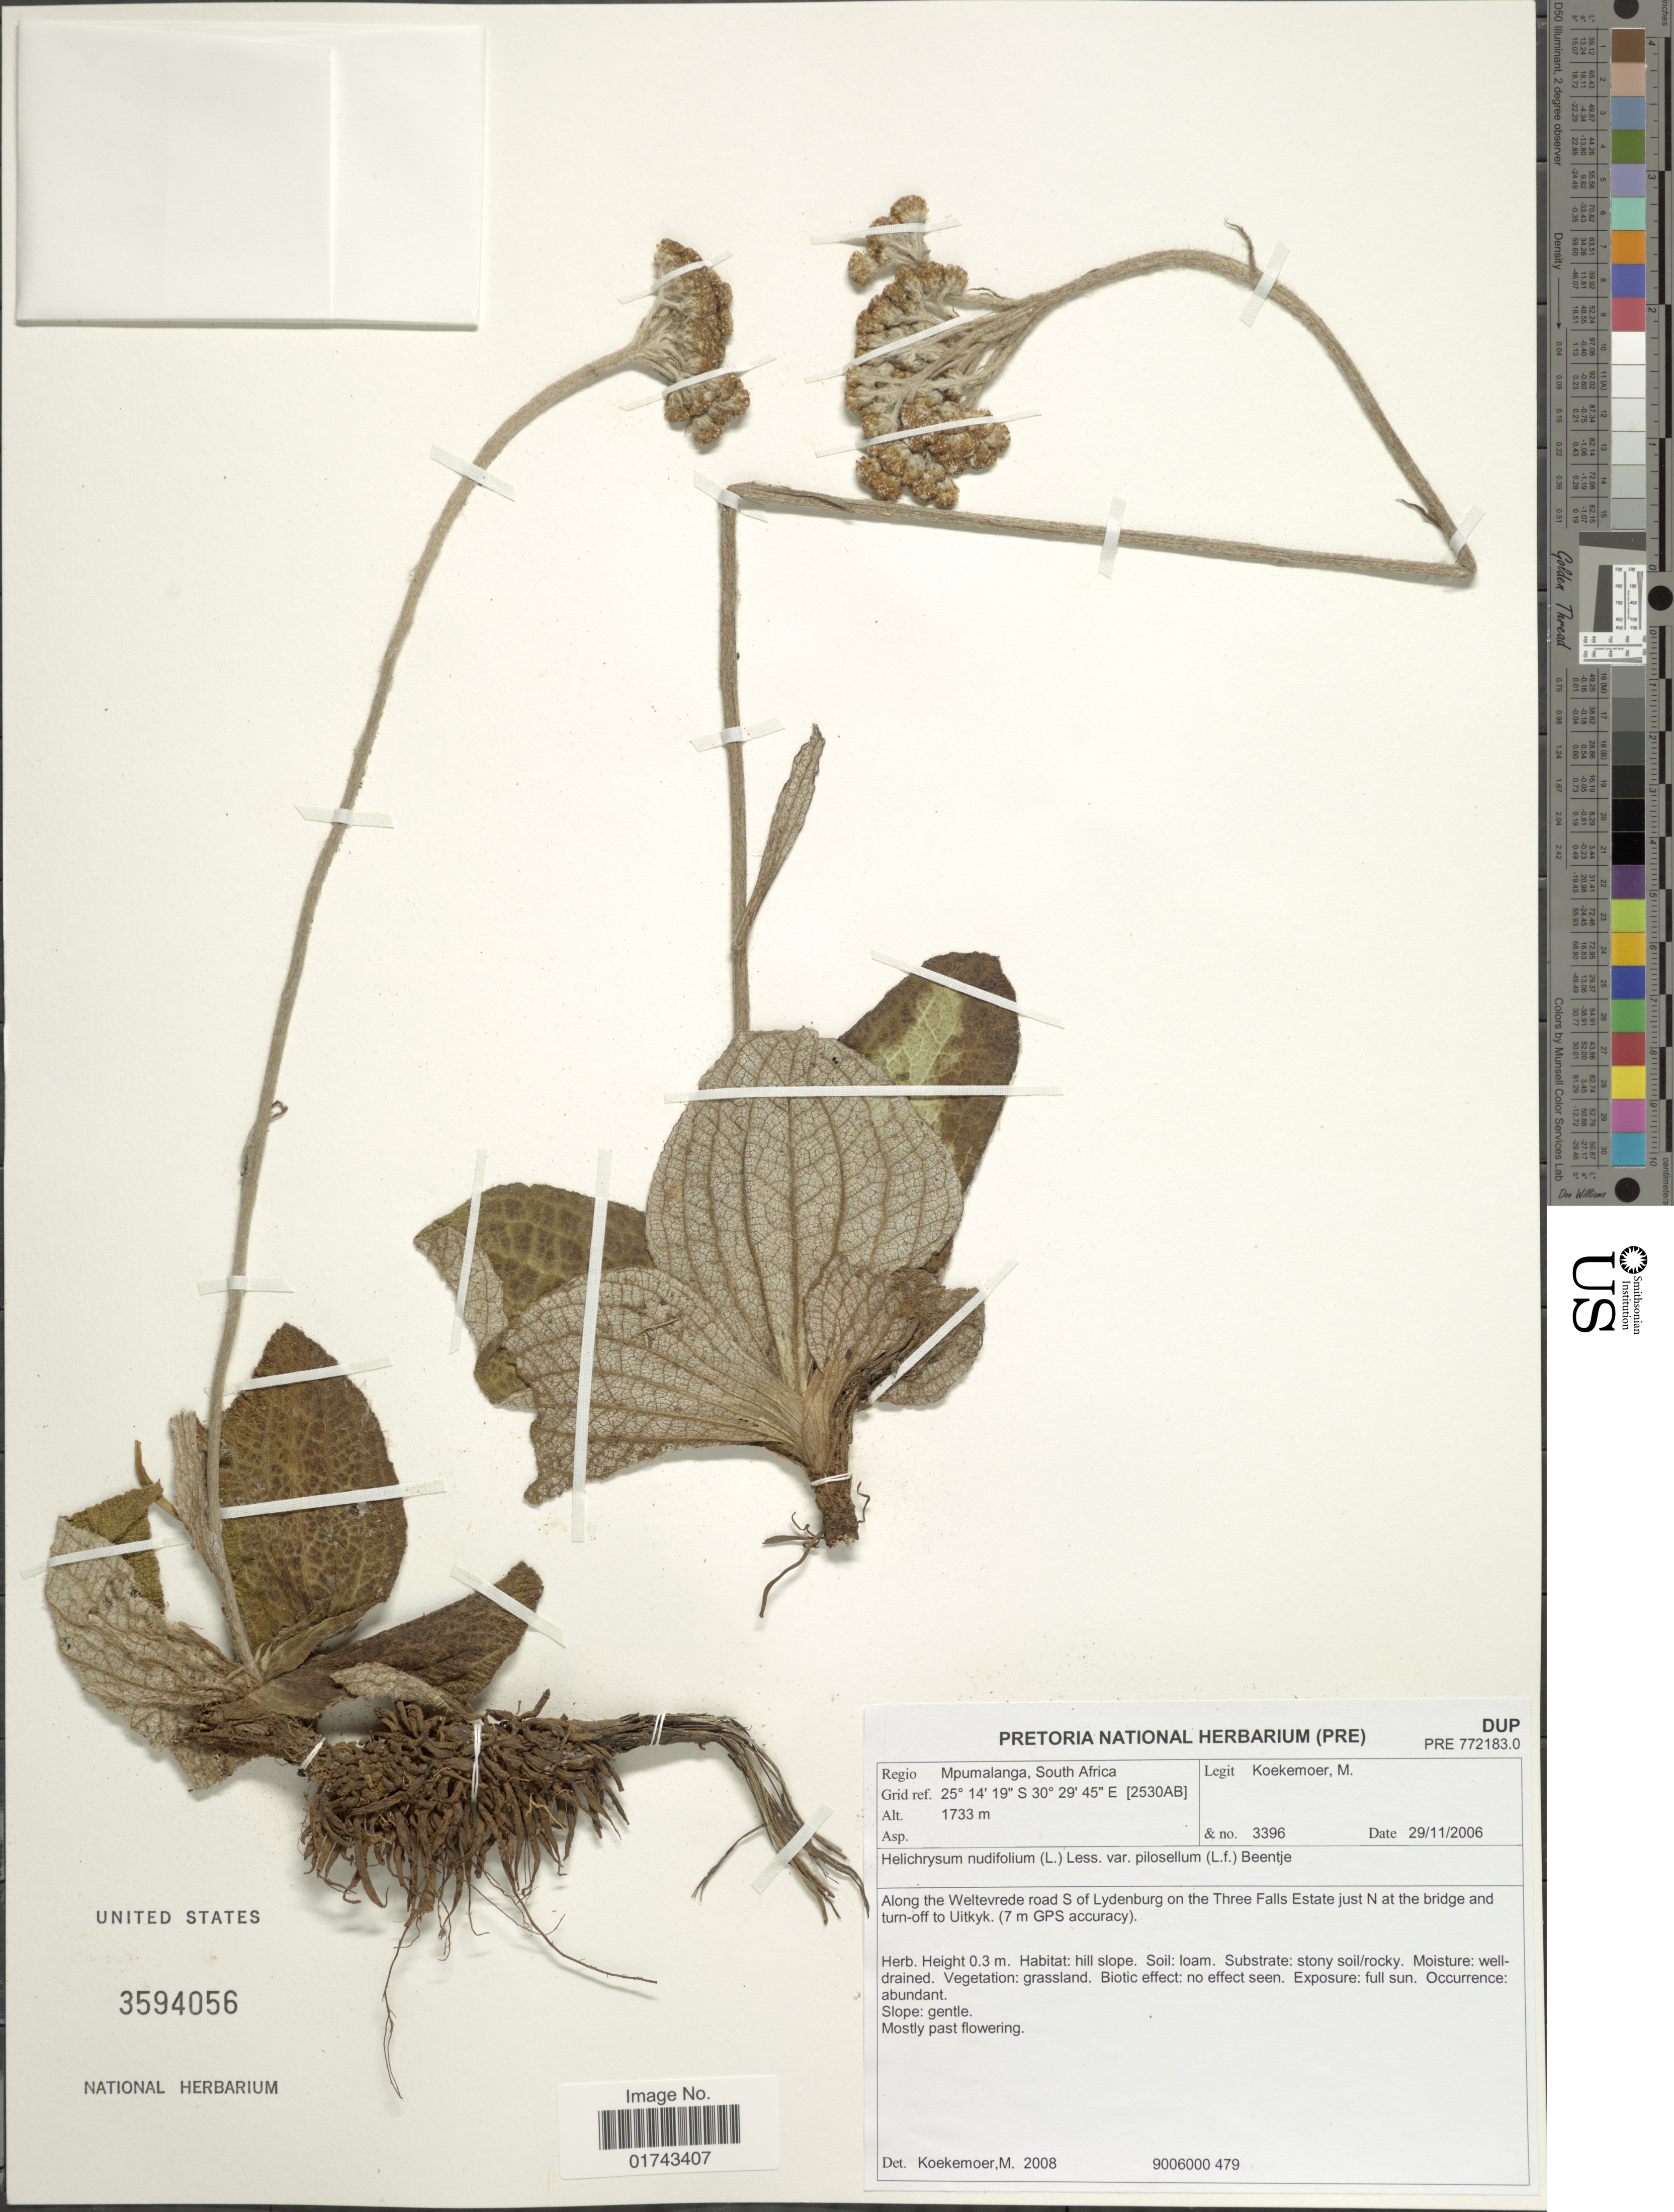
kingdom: Plantae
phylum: Tracheophyta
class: Magnoliopsida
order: Asterales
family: Asteraceae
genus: Helichrysum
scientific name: Helichrysum nudifolium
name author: (L.) Less.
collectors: M. Koekemoer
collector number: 3396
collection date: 2006-11-29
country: South Africa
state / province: Mpumalanga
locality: Regio Mpumalanga, South Africa, Grid ref. [2530AB], Along the Weltevrede road S of Lydenburg on the Three Falls Estate just N at the bridge and turn-off to Uitkyk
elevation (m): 1733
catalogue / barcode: US 3594056